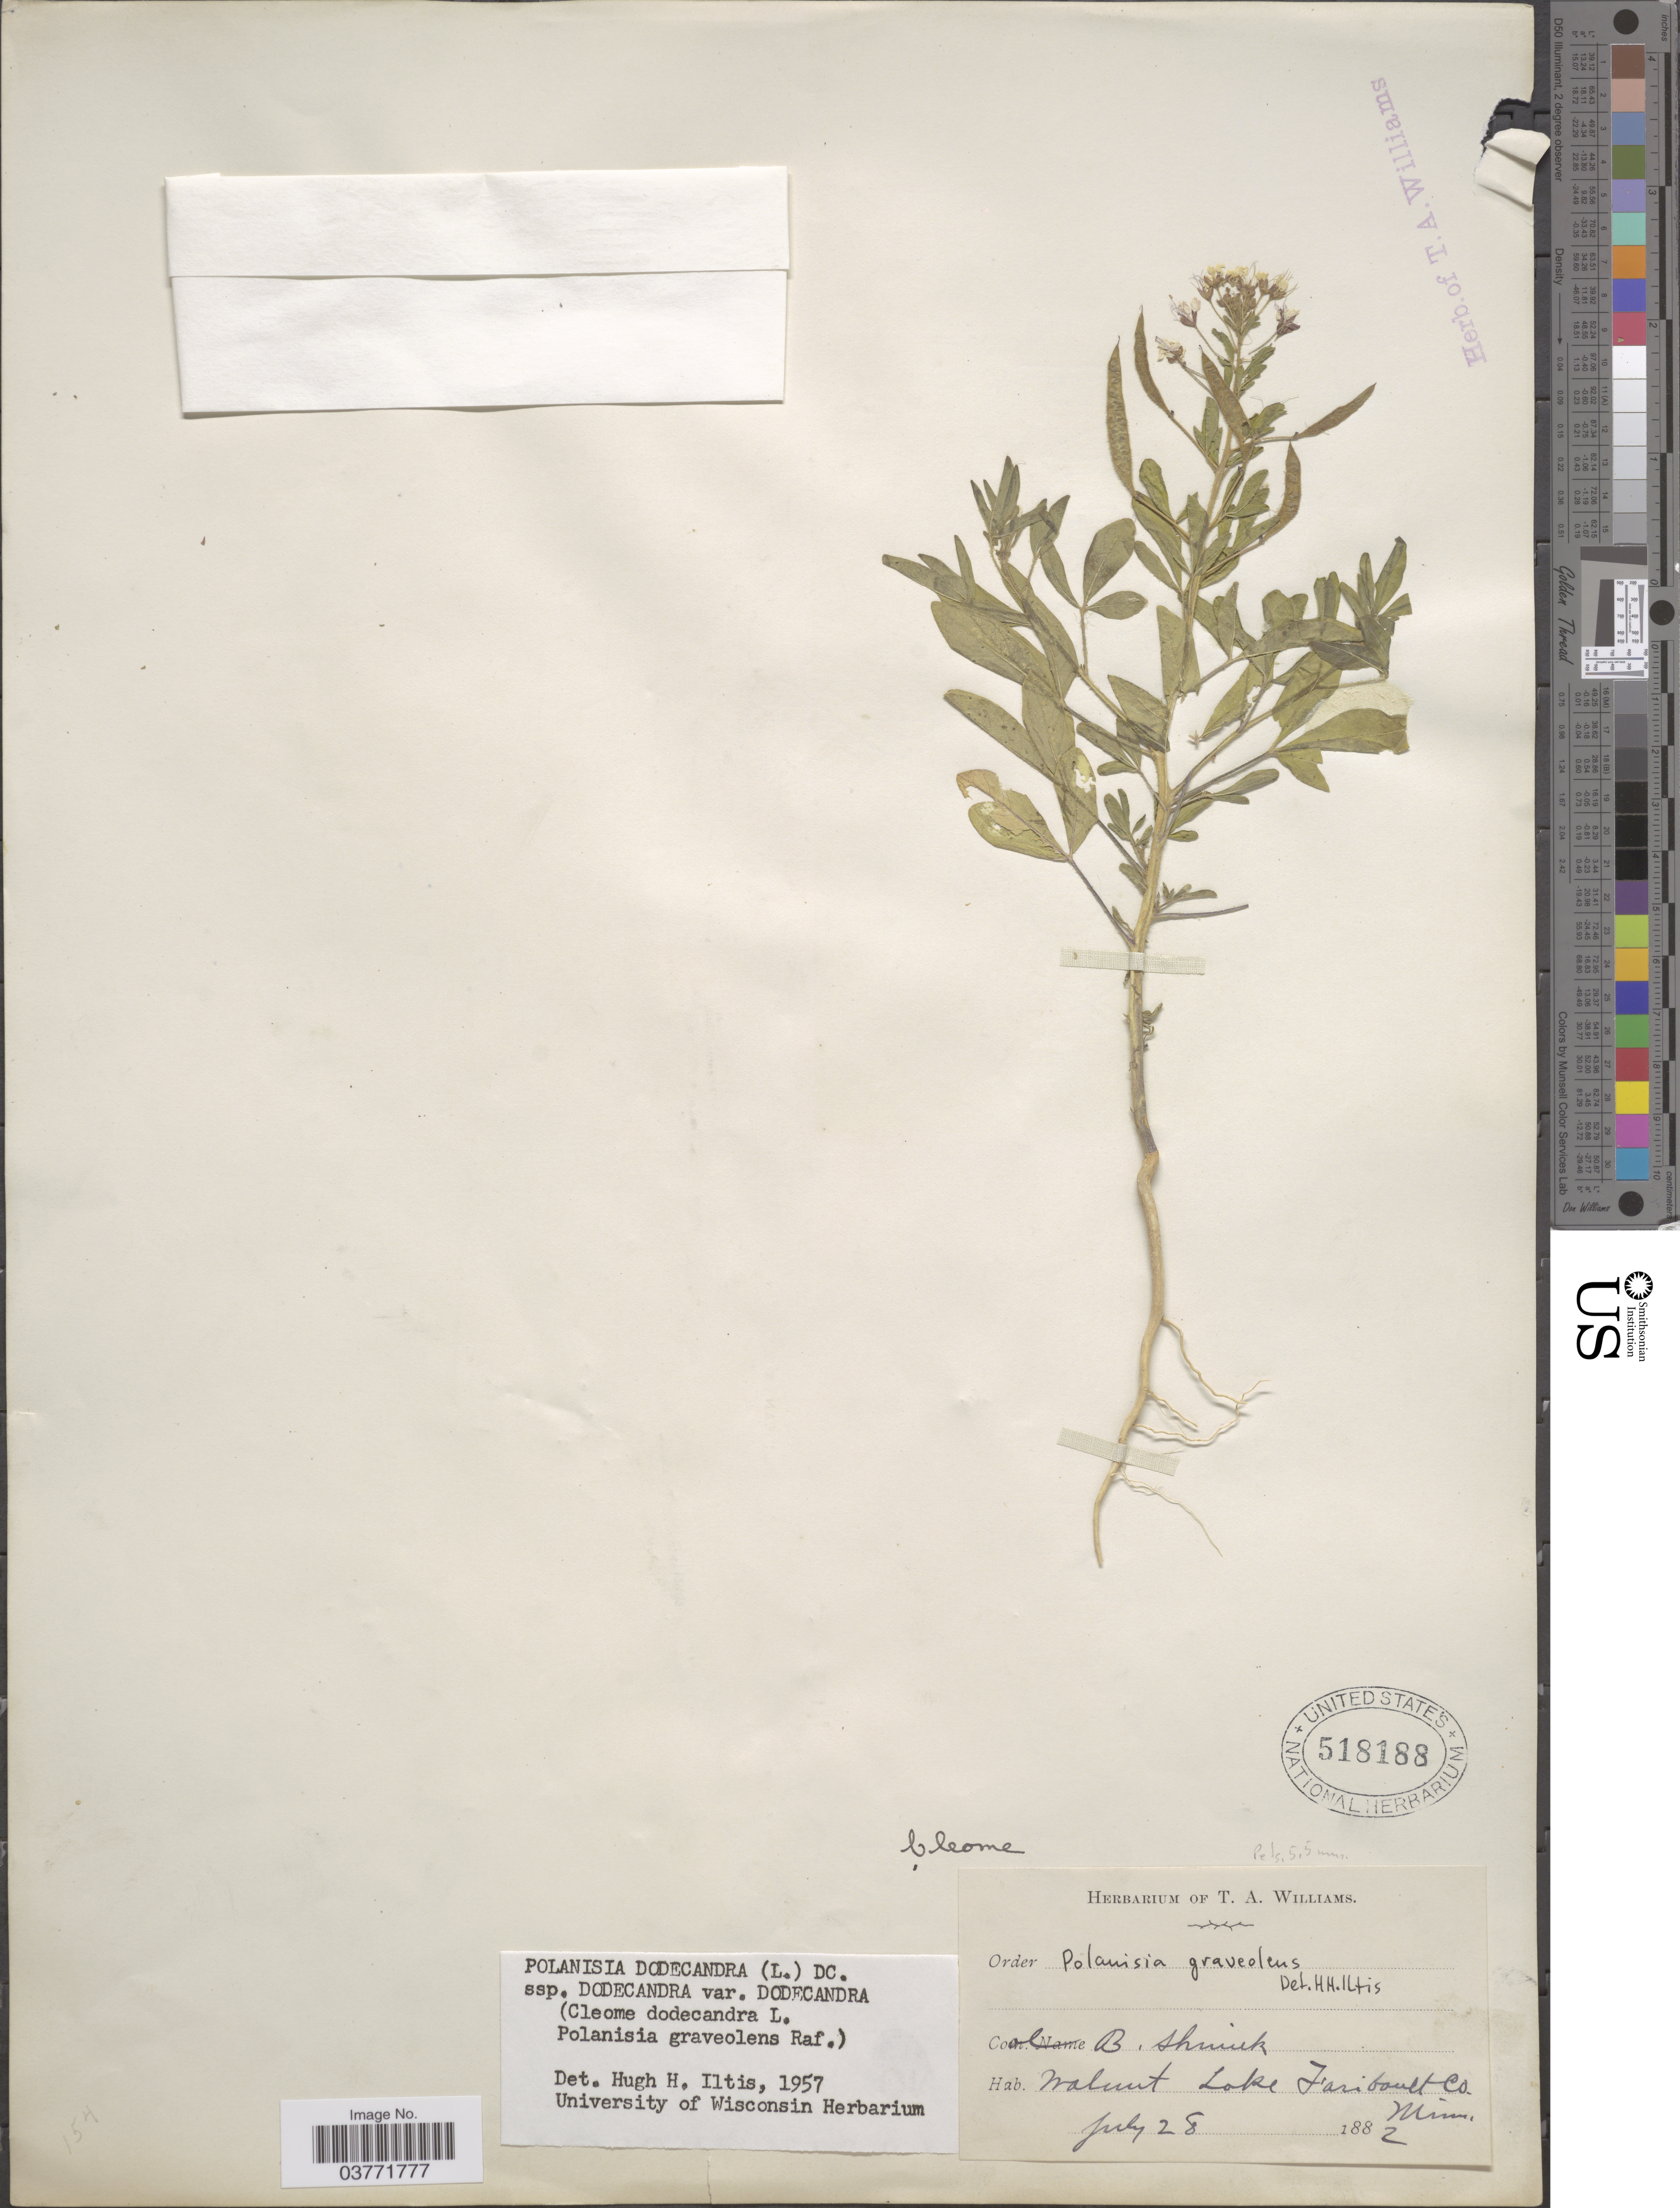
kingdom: Plantae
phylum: Tracheophyta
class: Magnoliopsida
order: Brassicales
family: Cleomaceae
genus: Polanisia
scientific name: Polanisia dodecandra subsp. dodecandra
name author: (L.) DC.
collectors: B. Shimek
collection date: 1882-07-28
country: United States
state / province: Minnesota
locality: Walnut Lake Faribault Co.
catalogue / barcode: US 518188